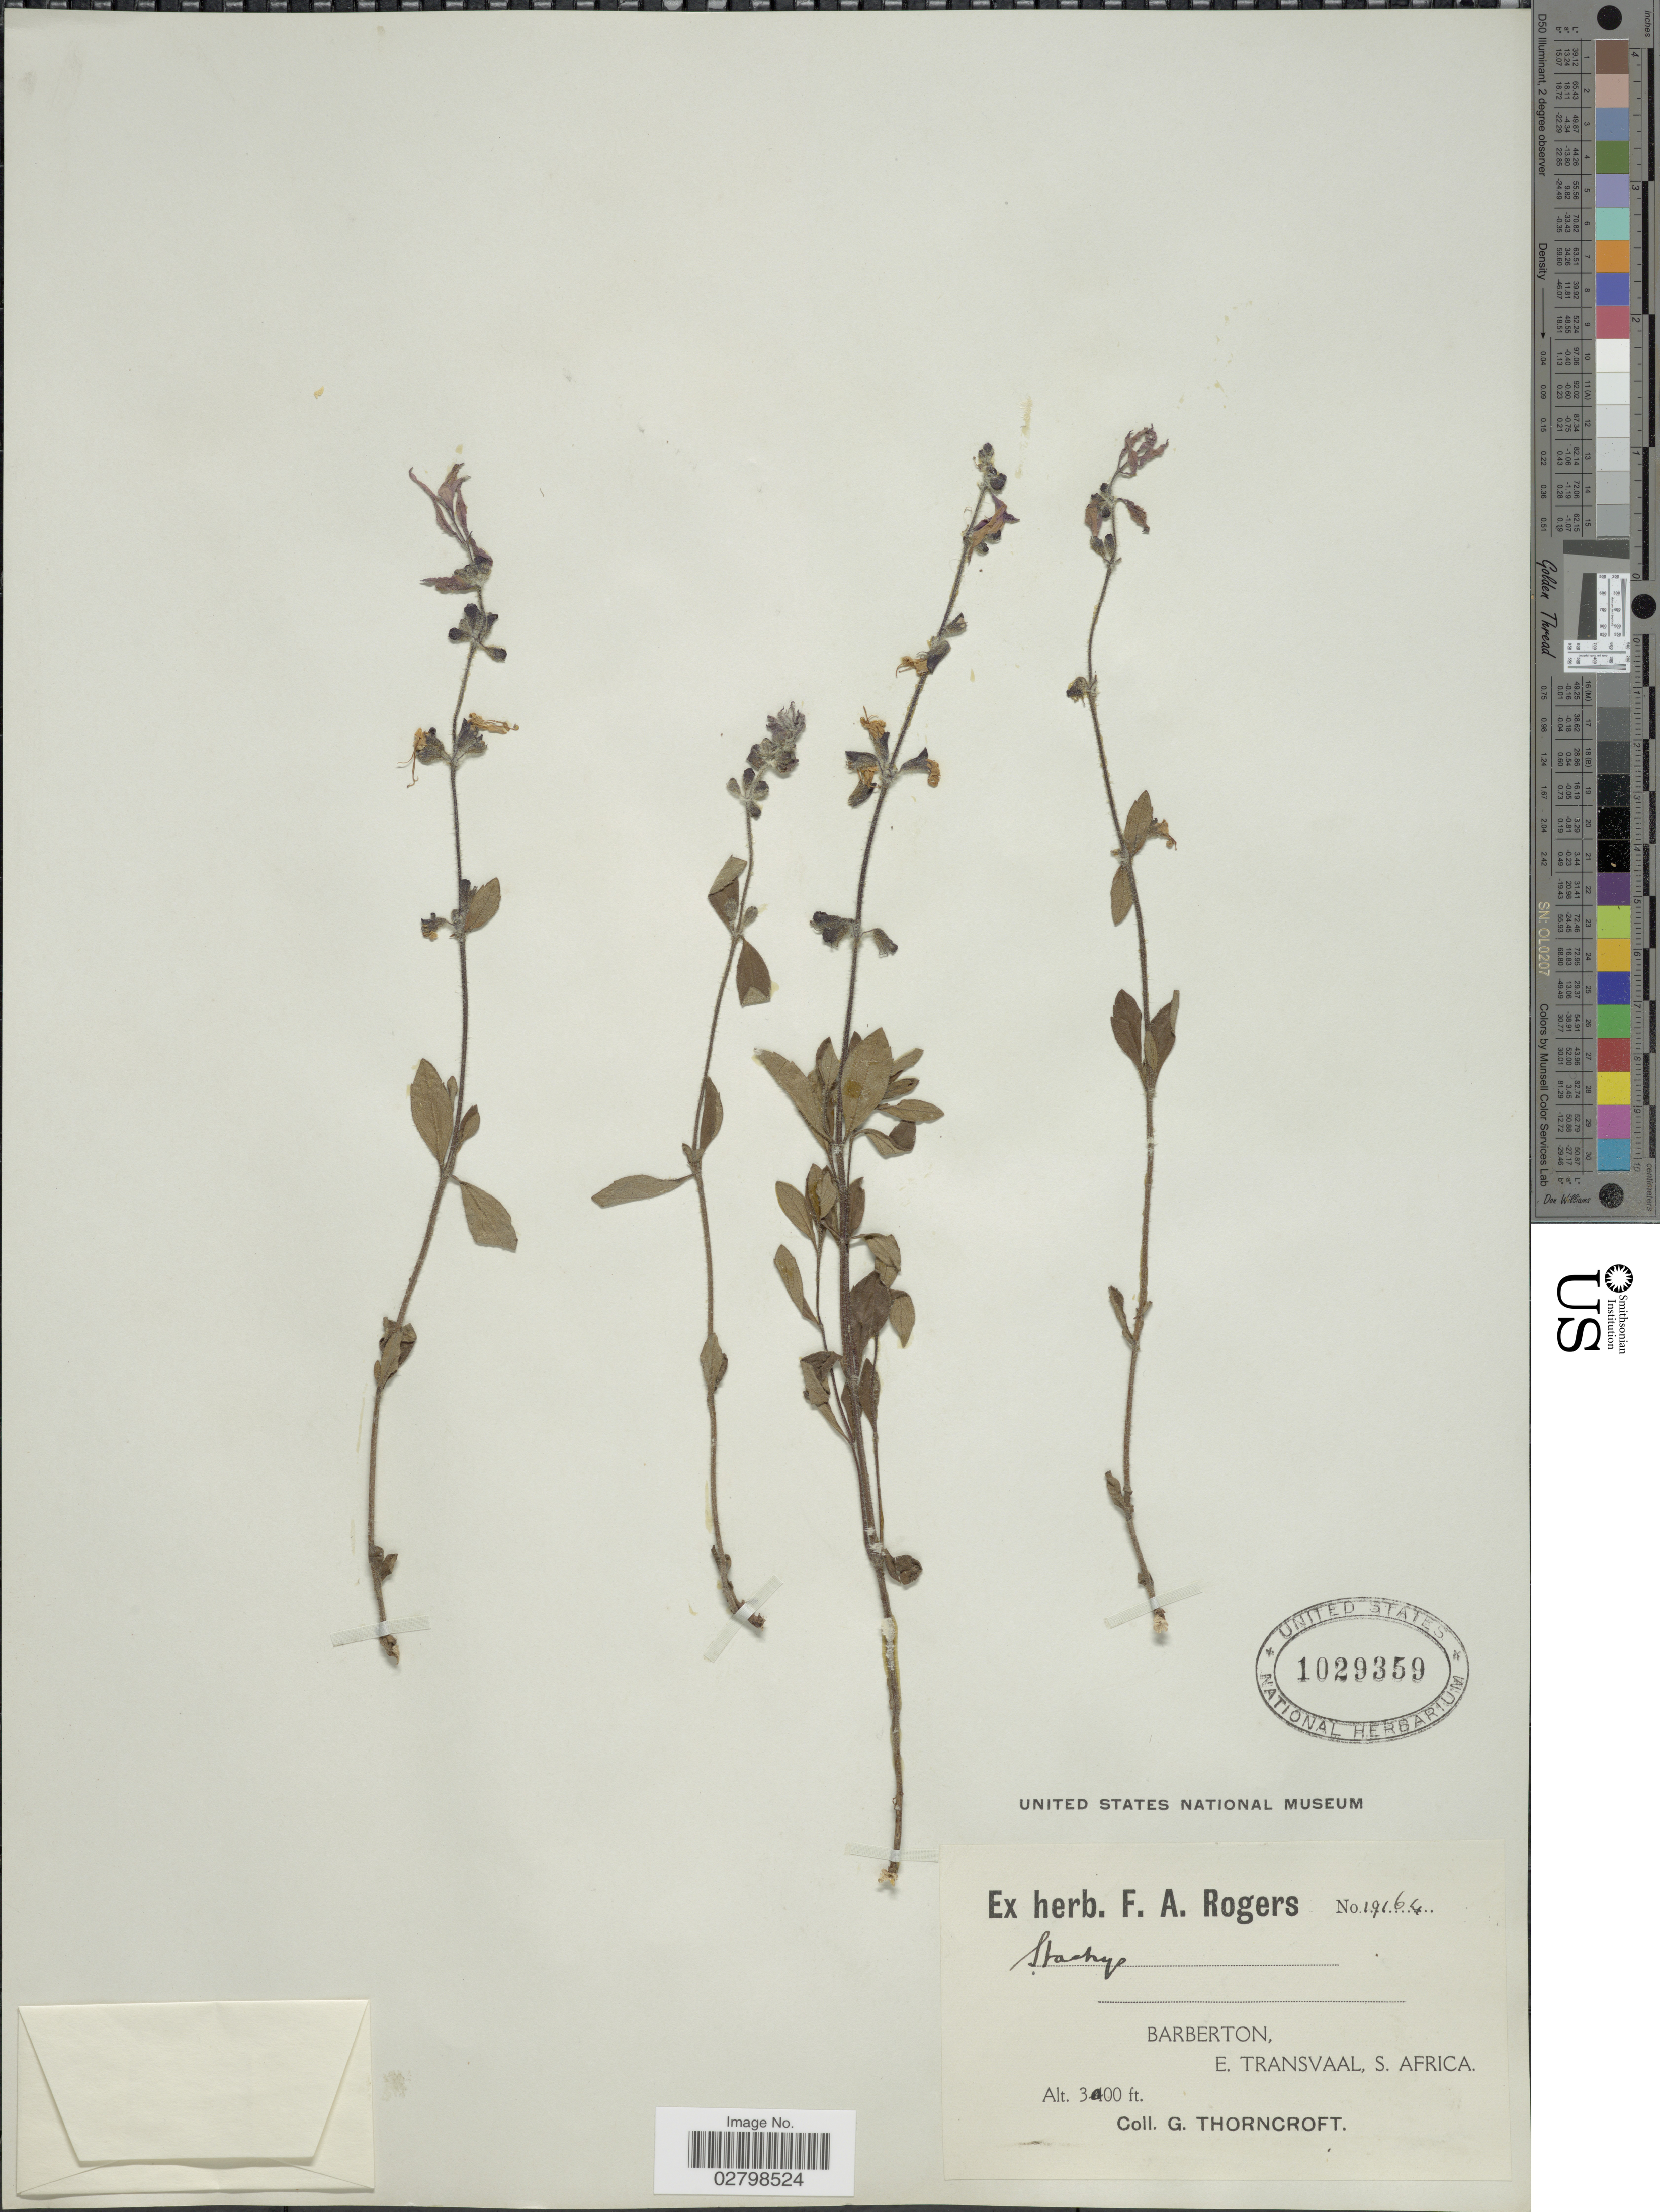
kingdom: Plantae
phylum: Tracheophyta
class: Magnoliopsida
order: Lamiales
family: Lamiaceae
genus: Stachys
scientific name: Stachys sp.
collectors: G. Thorncroft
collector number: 19164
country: South Africa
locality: Barberton, E. Transvaal.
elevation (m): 914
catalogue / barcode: US 1029359